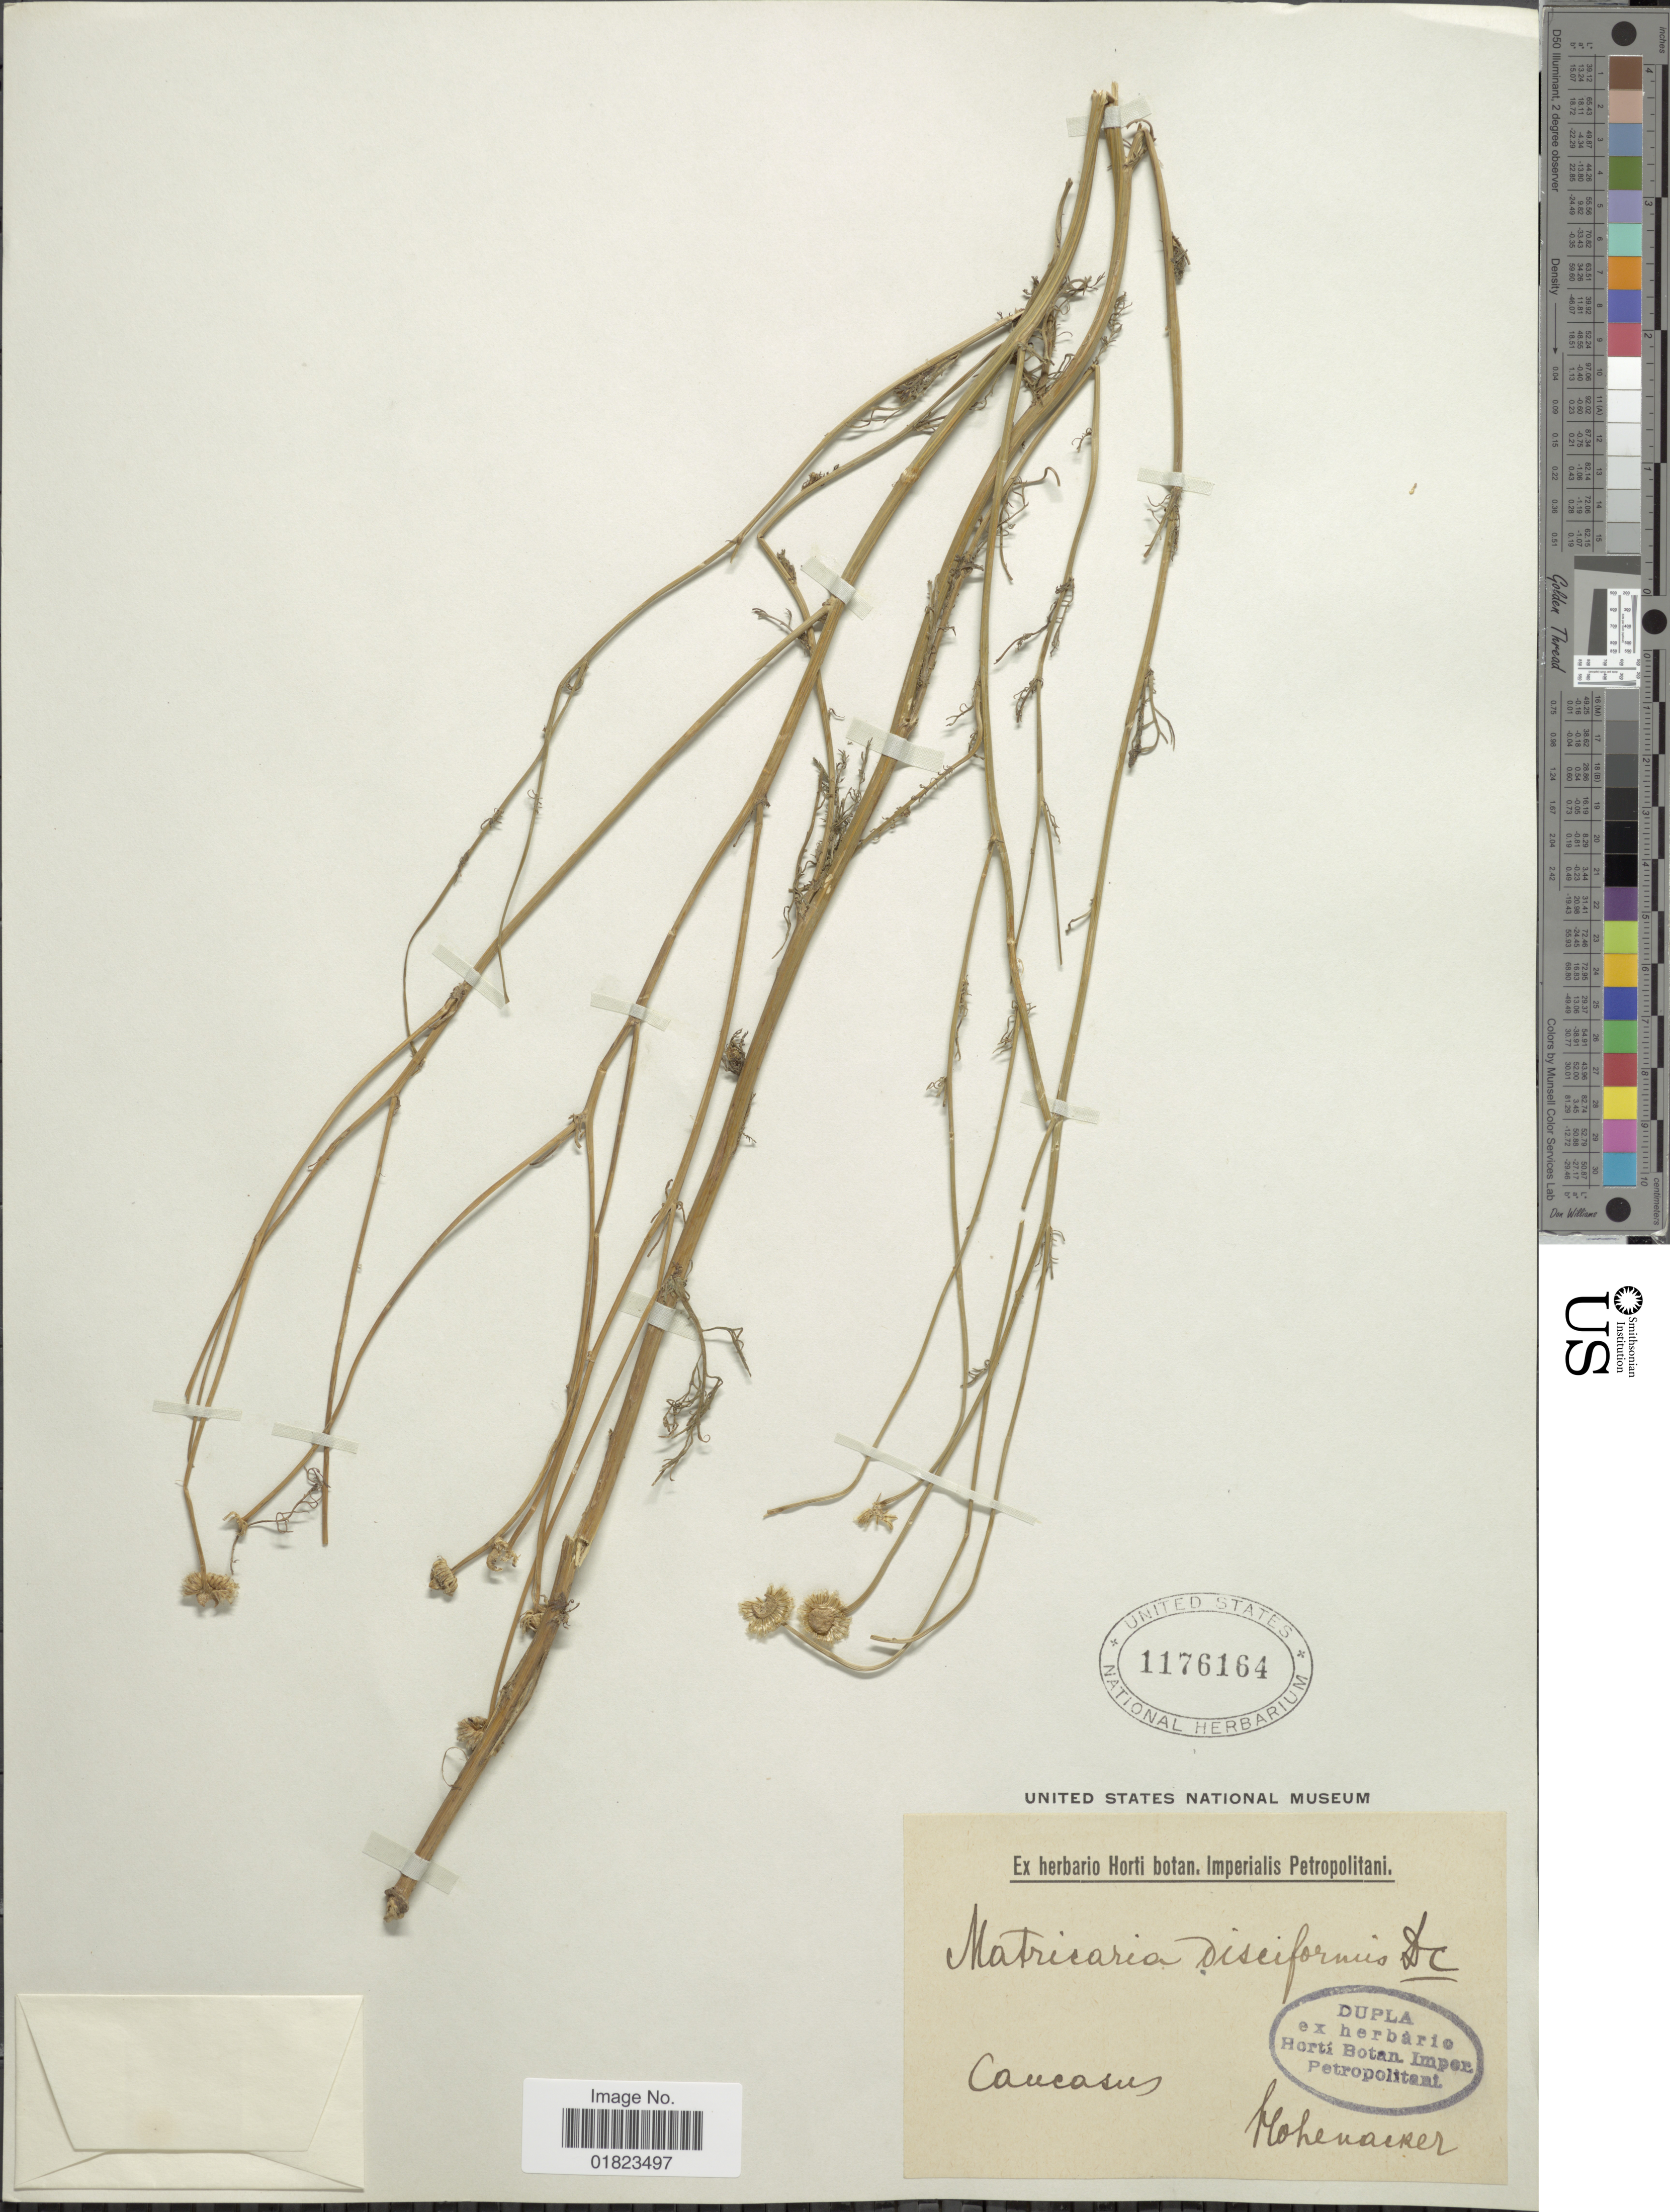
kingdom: Plantae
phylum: Tracheophyta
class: Magnoliopsida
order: Asterales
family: Asteraceae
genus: Tripleurospermum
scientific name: Tripleurospermum disciforme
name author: (C.A. Mey.) Sch. Bip.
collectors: Hohenacker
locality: Caucasus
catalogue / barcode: US 1176164